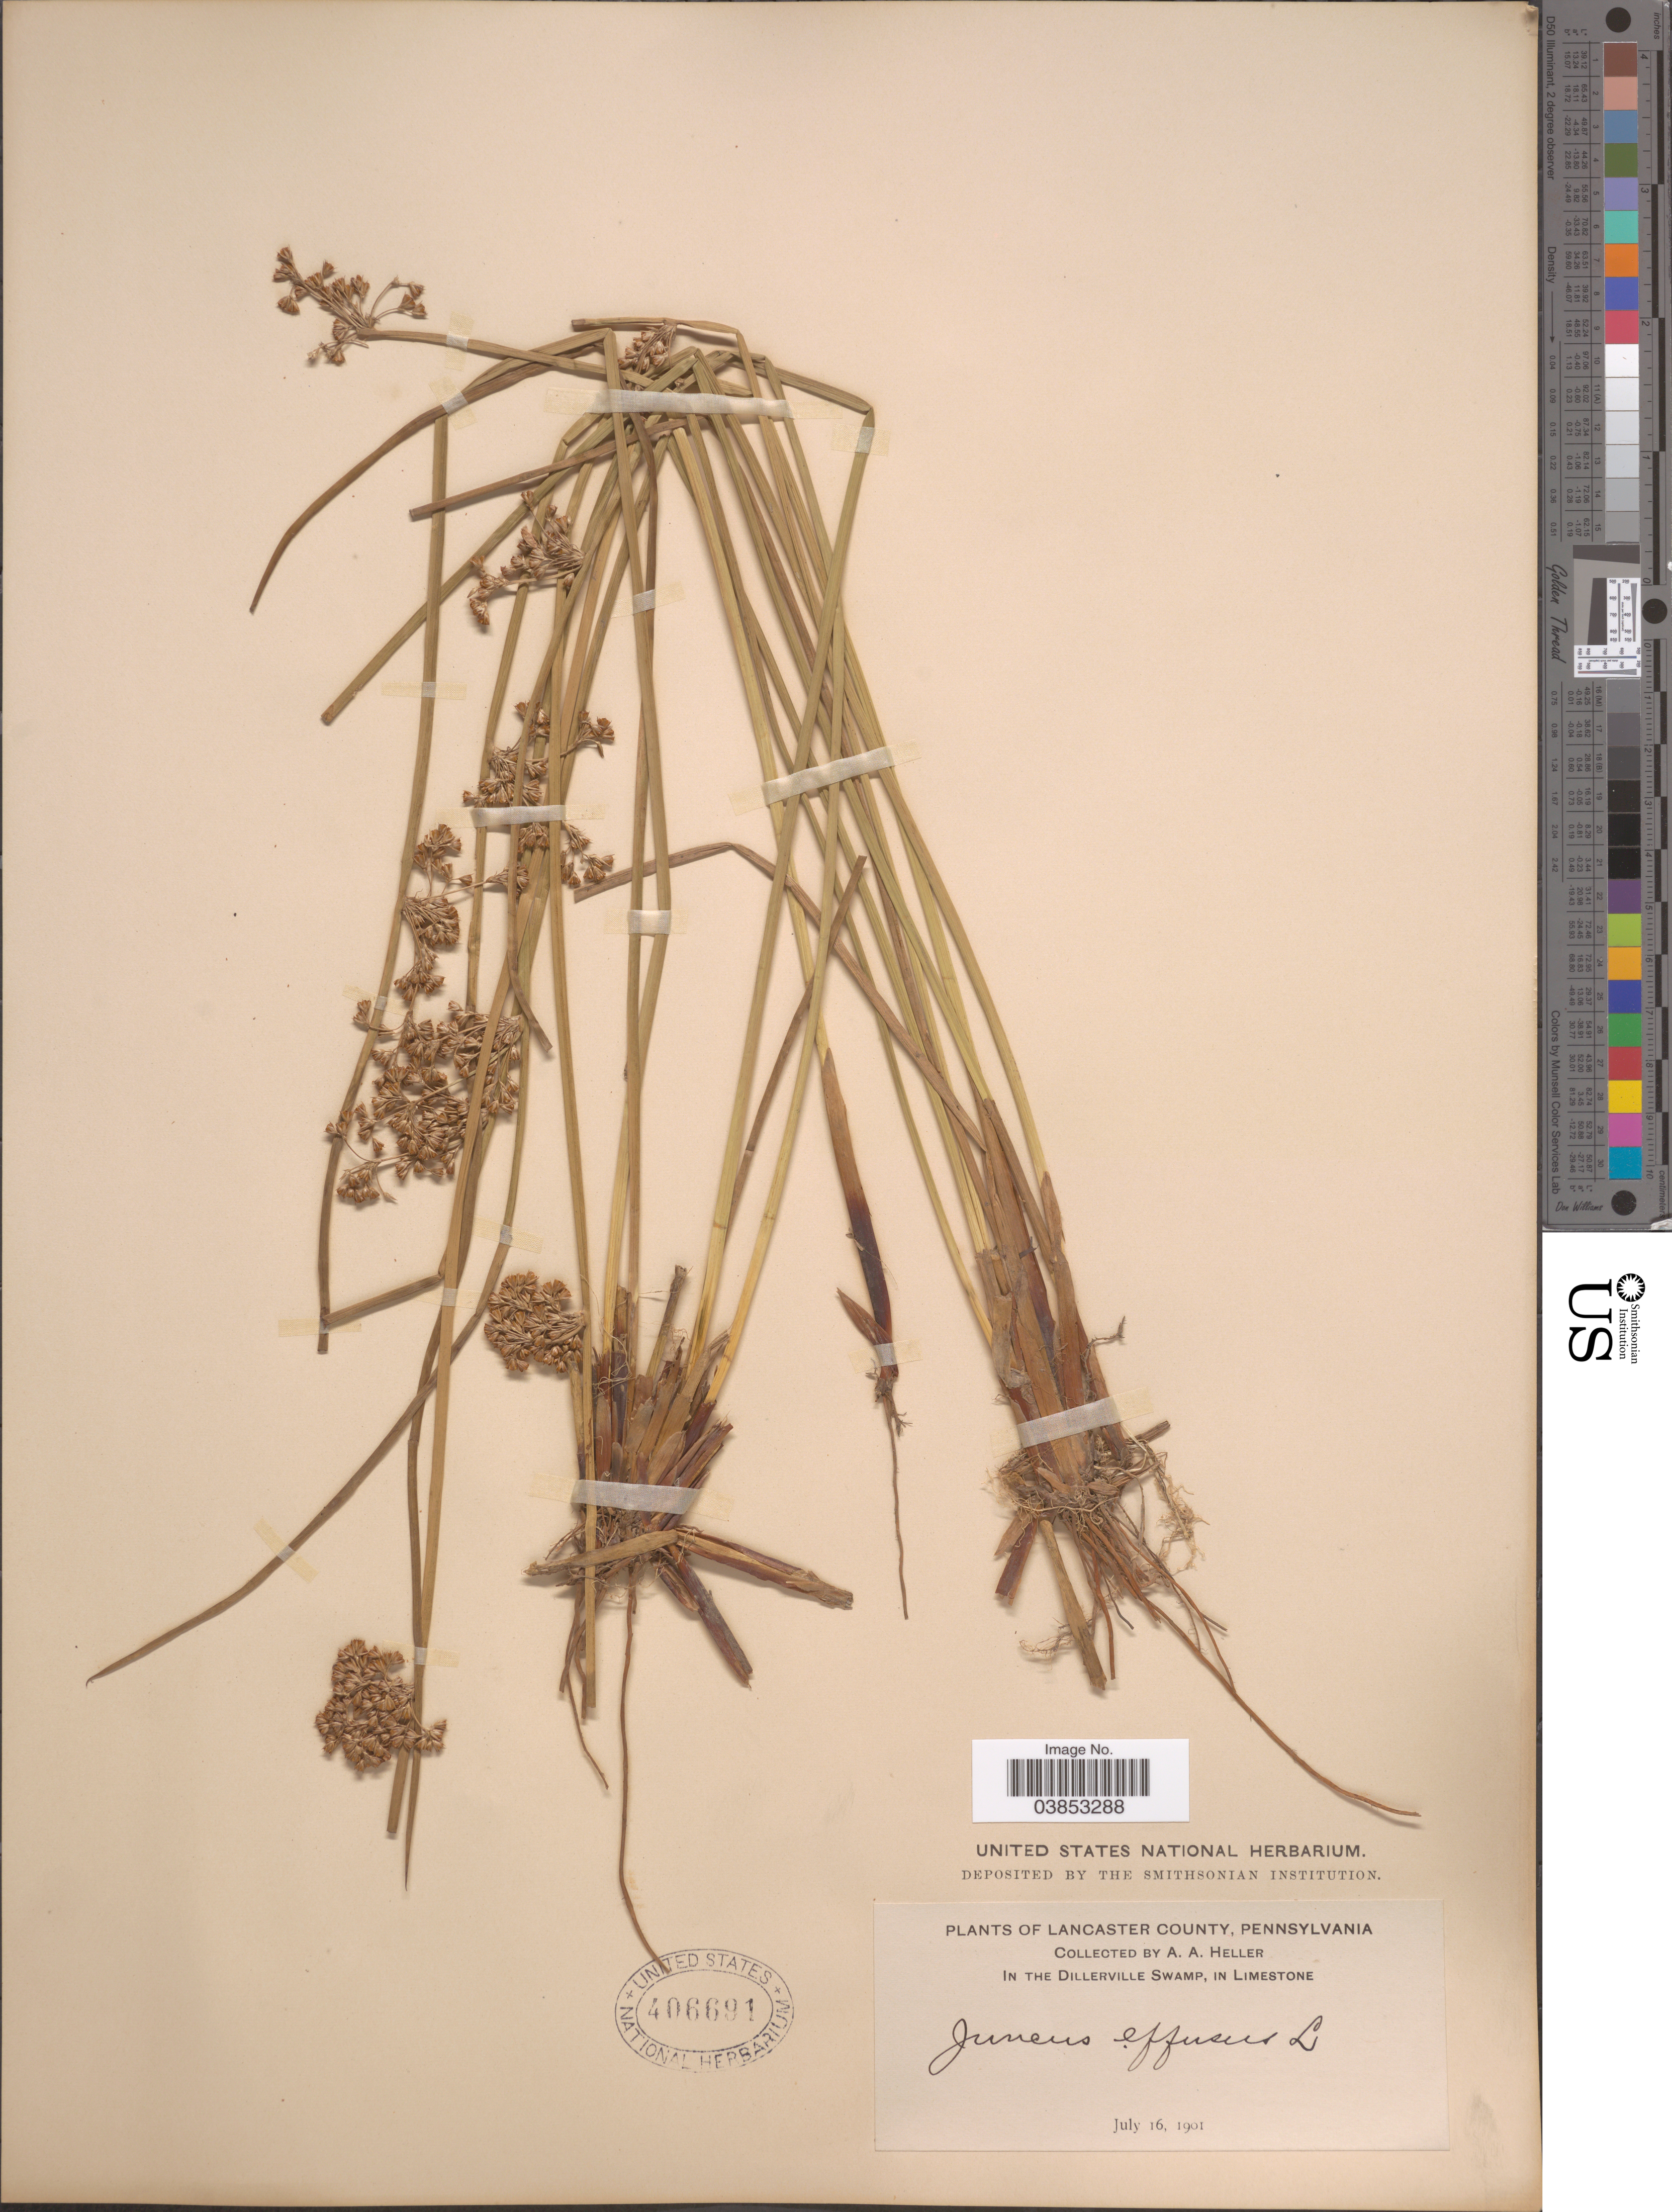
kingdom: Plantae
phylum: Tracheophyta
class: Liliopsida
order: Poales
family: Juncaceae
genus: Juncus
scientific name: Juncus effusus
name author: L.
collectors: A. A. Heller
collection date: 1901-07-16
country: United States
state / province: Pennsylvania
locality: Lancaster County. In The Dillerville Swamp, in Limestone.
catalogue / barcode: US 406691